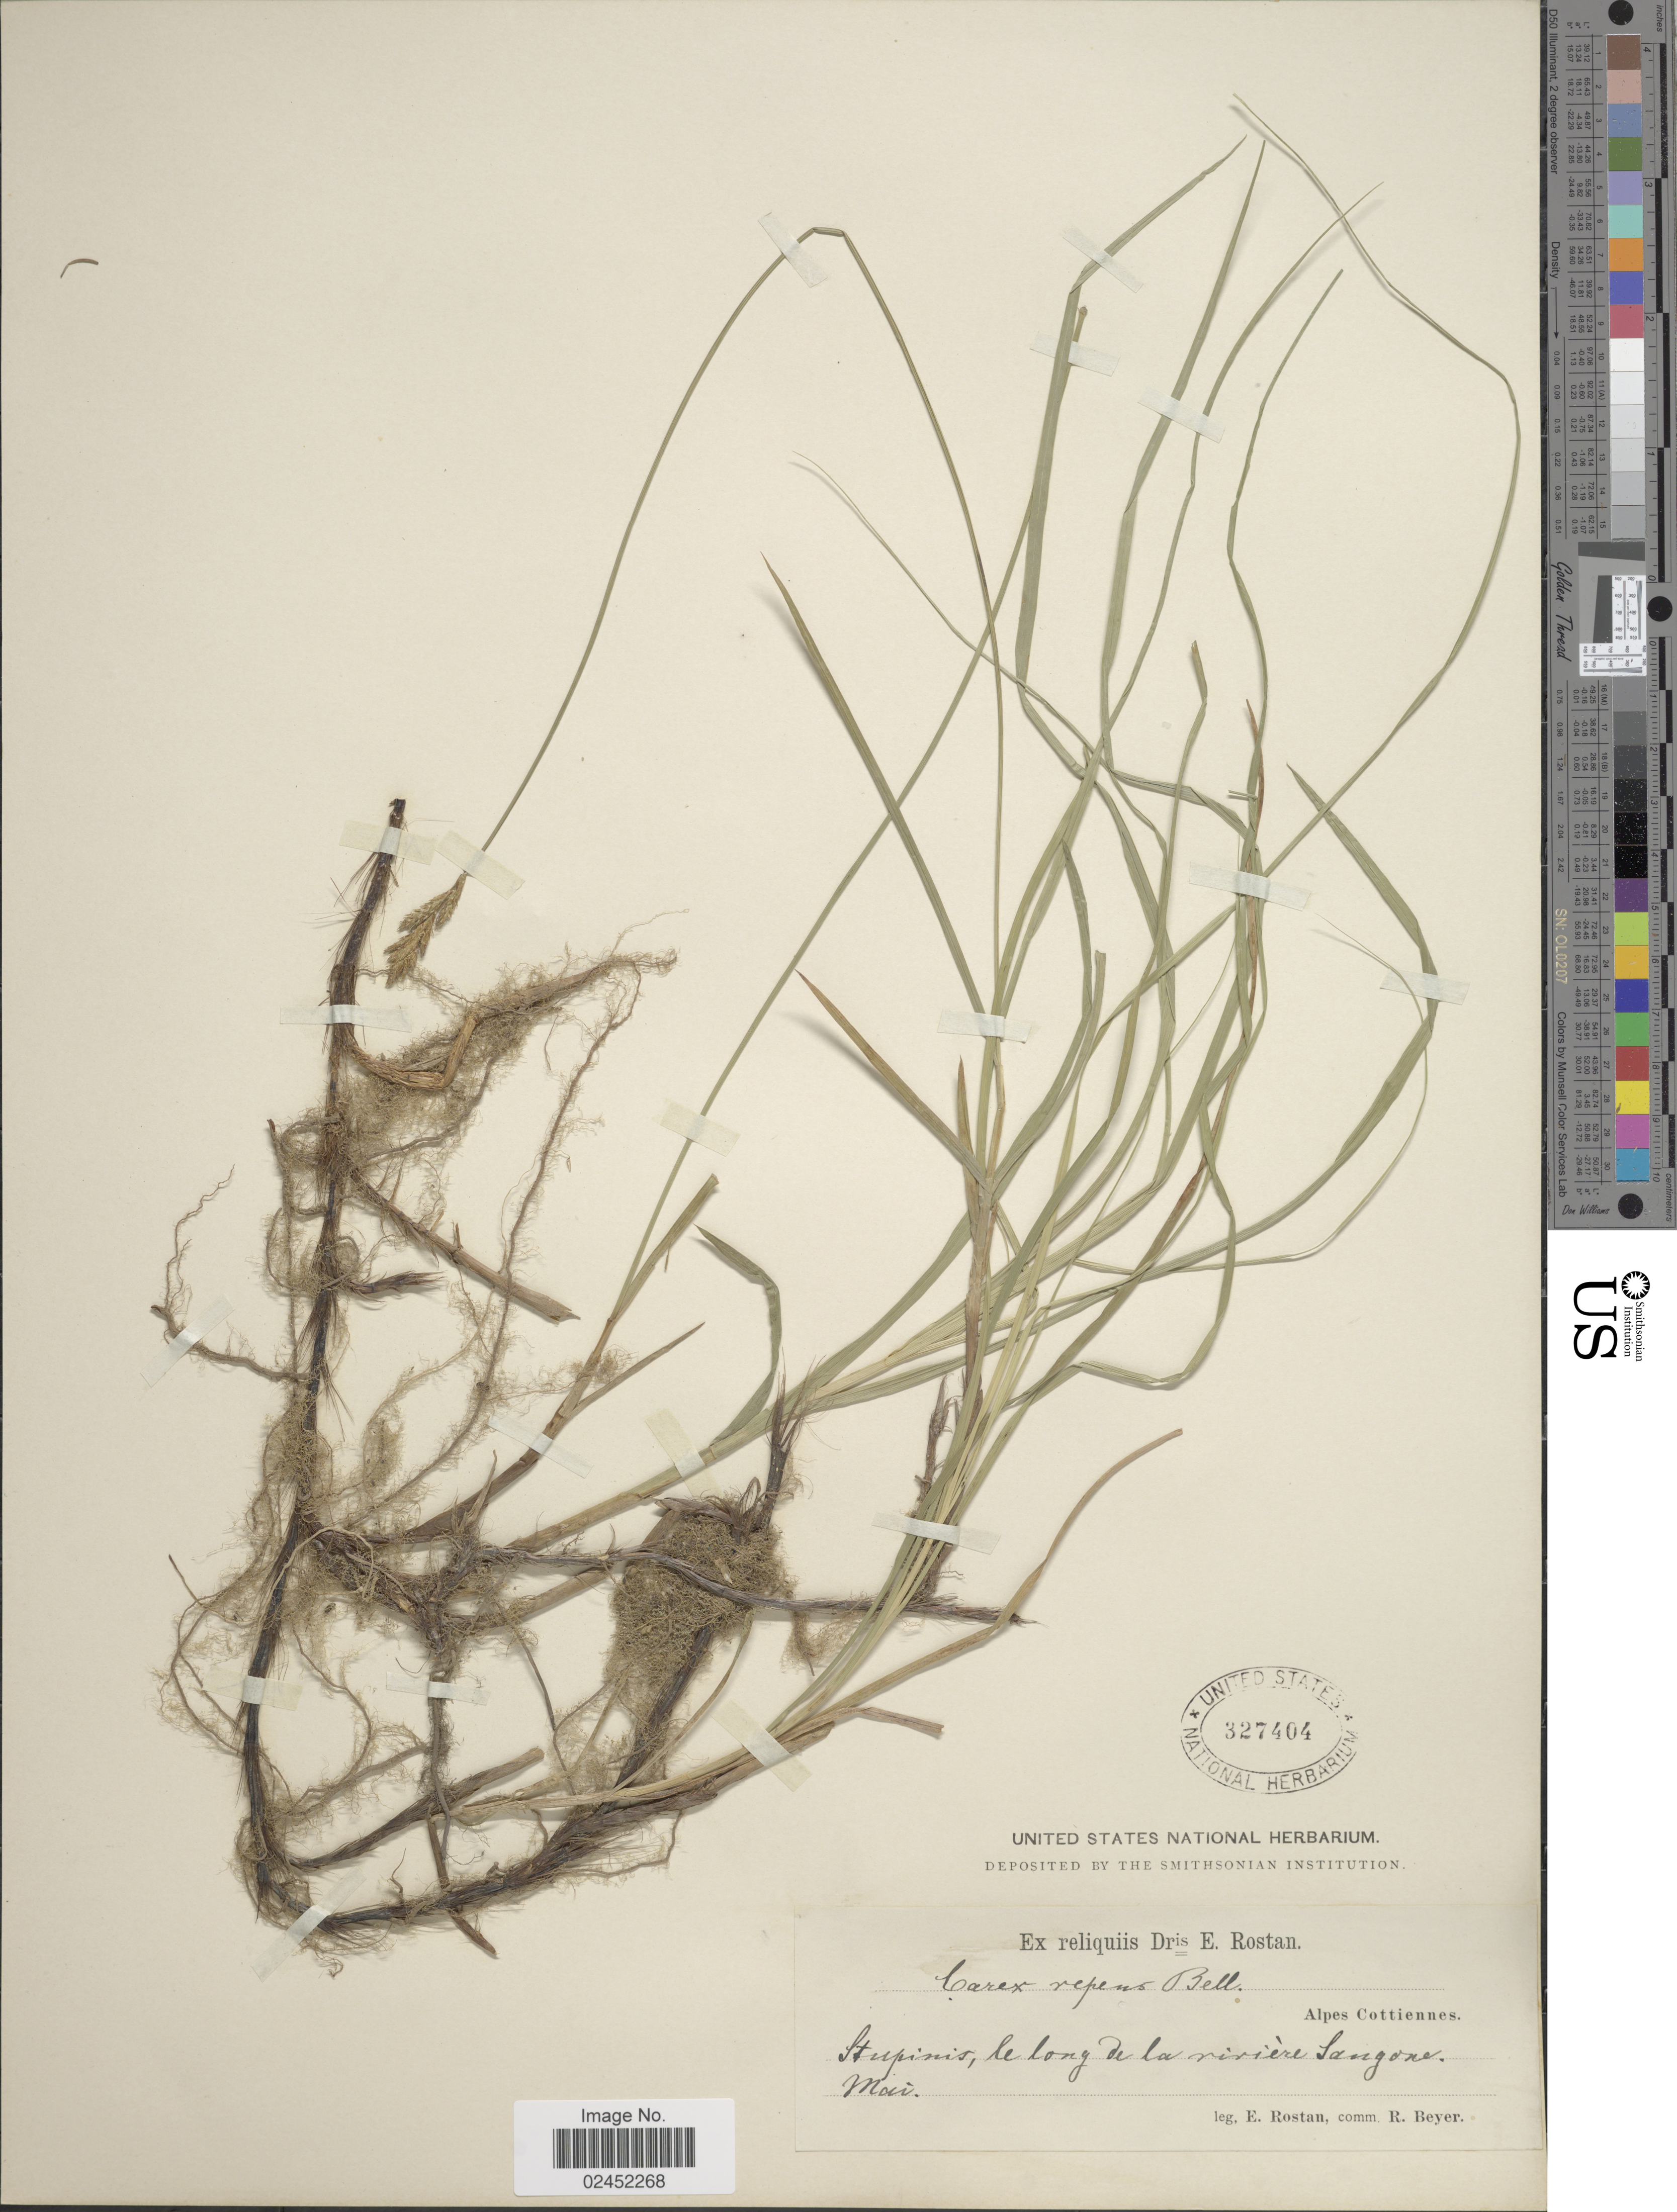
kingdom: Plantae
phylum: Tracheophyta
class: Liliopsida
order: Poales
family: Cyperaceae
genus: Carex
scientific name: Carex repens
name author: Bellardi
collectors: E. Rostan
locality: Stupinis , le long de la riviere Sangone. [interpreted] Alpes Cottiennes.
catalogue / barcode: US 327404